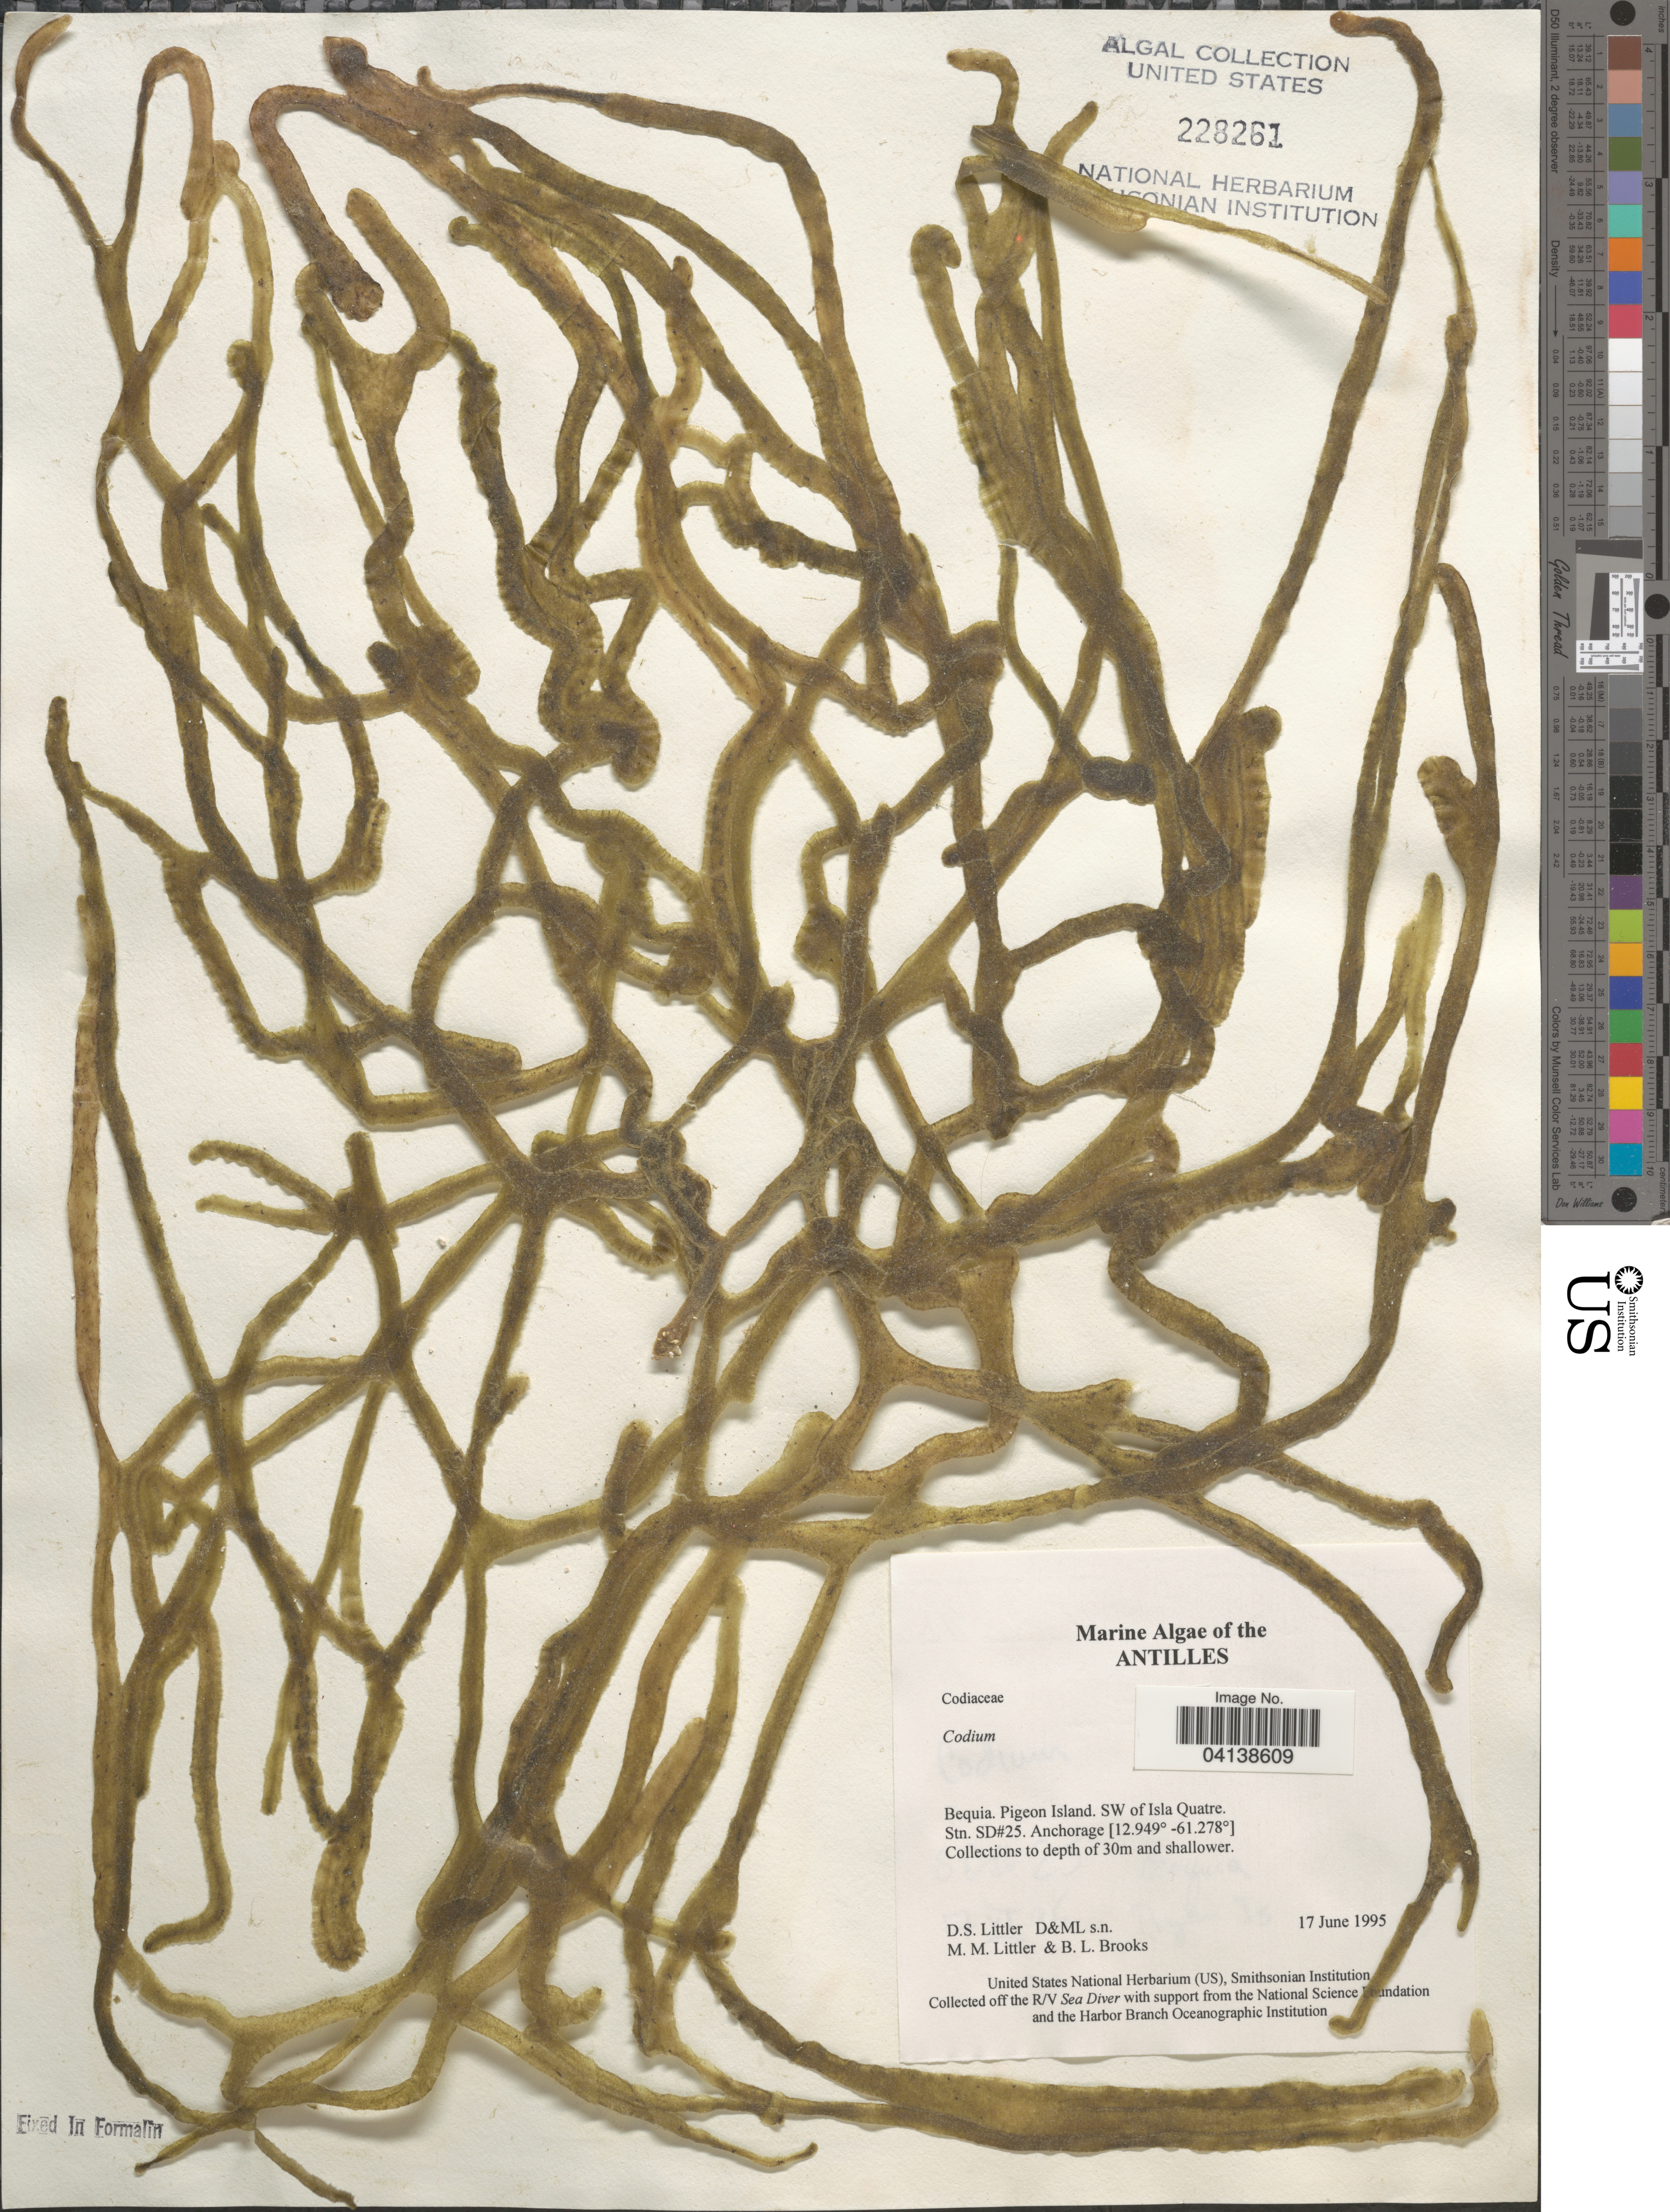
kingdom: Plantae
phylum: Chlorophyta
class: Ulvophyceae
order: Bryopsidales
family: Codiaceae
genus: Codium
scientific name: Codium sp.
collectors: D. S. Littler & B. Brooks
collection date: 1995-06-17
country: St. Vincent - Grenadines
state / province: Grenadines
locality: Antilles. Bequia. Pigeon Island. SW of Isla Quatre. Stn. SD#25.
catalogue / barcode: US 228261